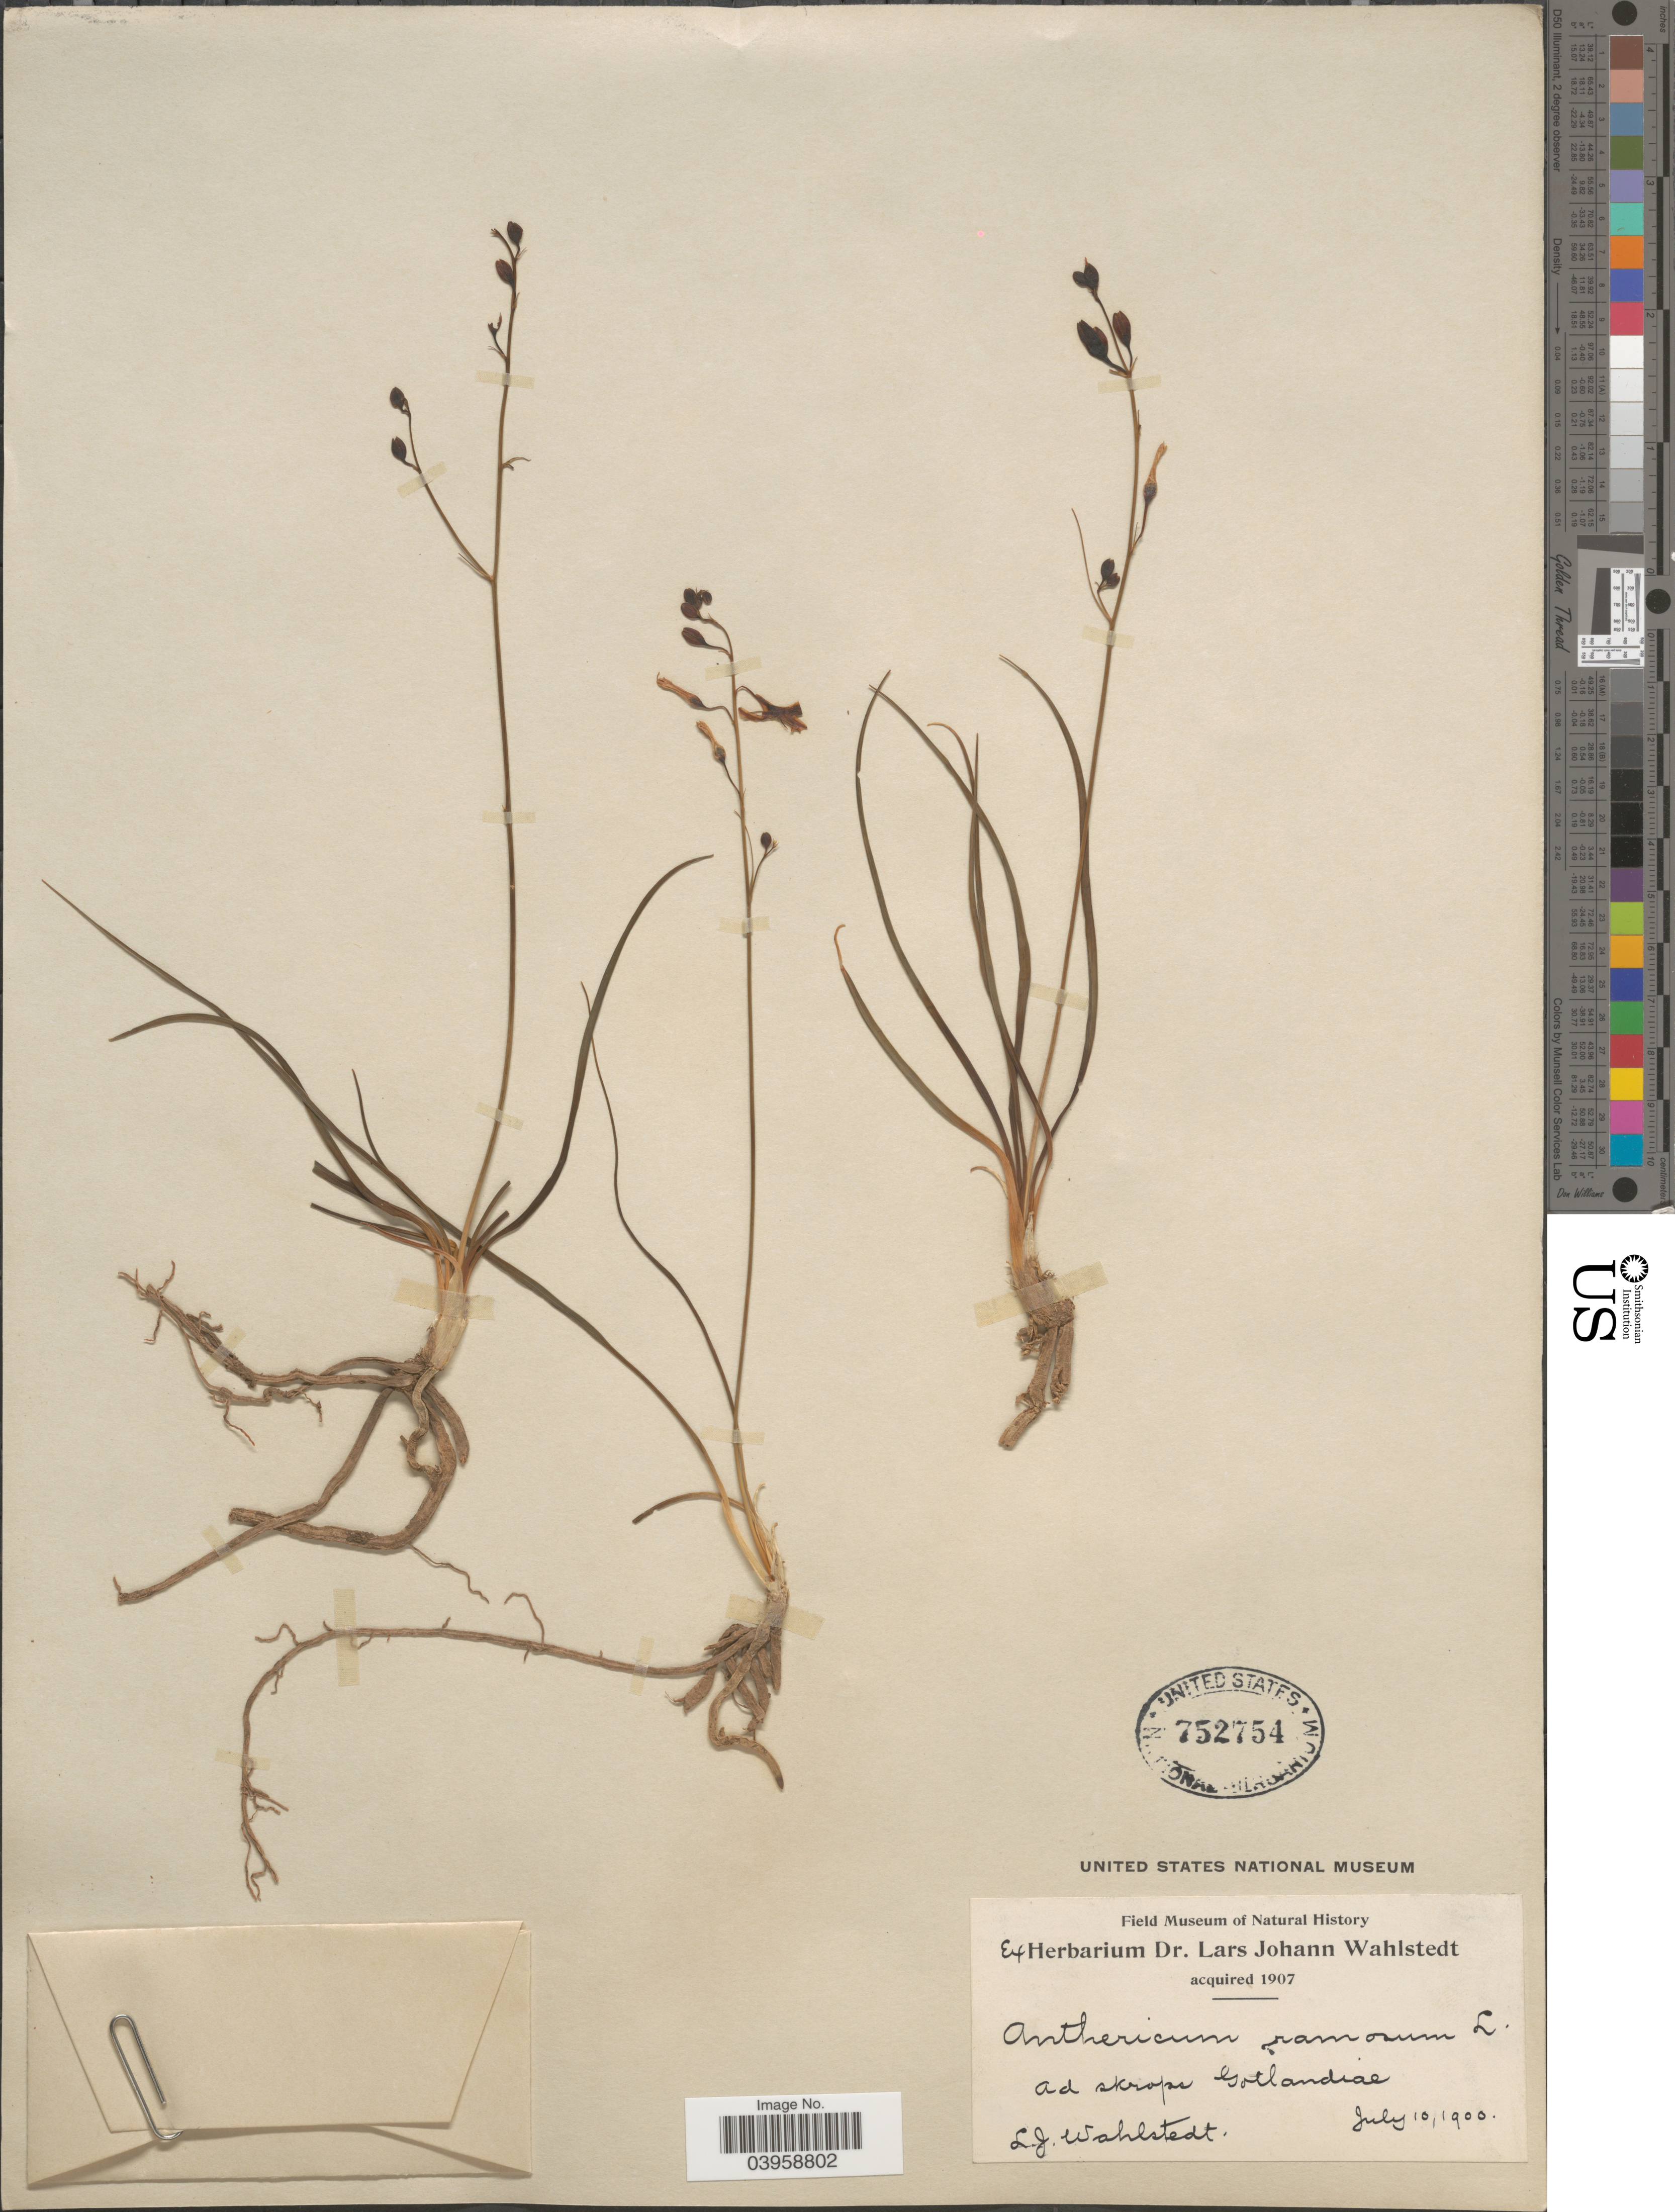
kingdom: Plantae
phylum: Tracheophyta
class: Liliopsida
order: Asparagales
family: Asparagaceae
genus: Anthericum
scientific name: Anthericum ramosum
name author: L.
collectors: L. J. Wahlstedt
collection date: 1900-07-10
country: Sweden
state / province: Gotland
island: Gotland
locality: Ad skrops Gotlandiae.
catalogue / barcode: US 752754